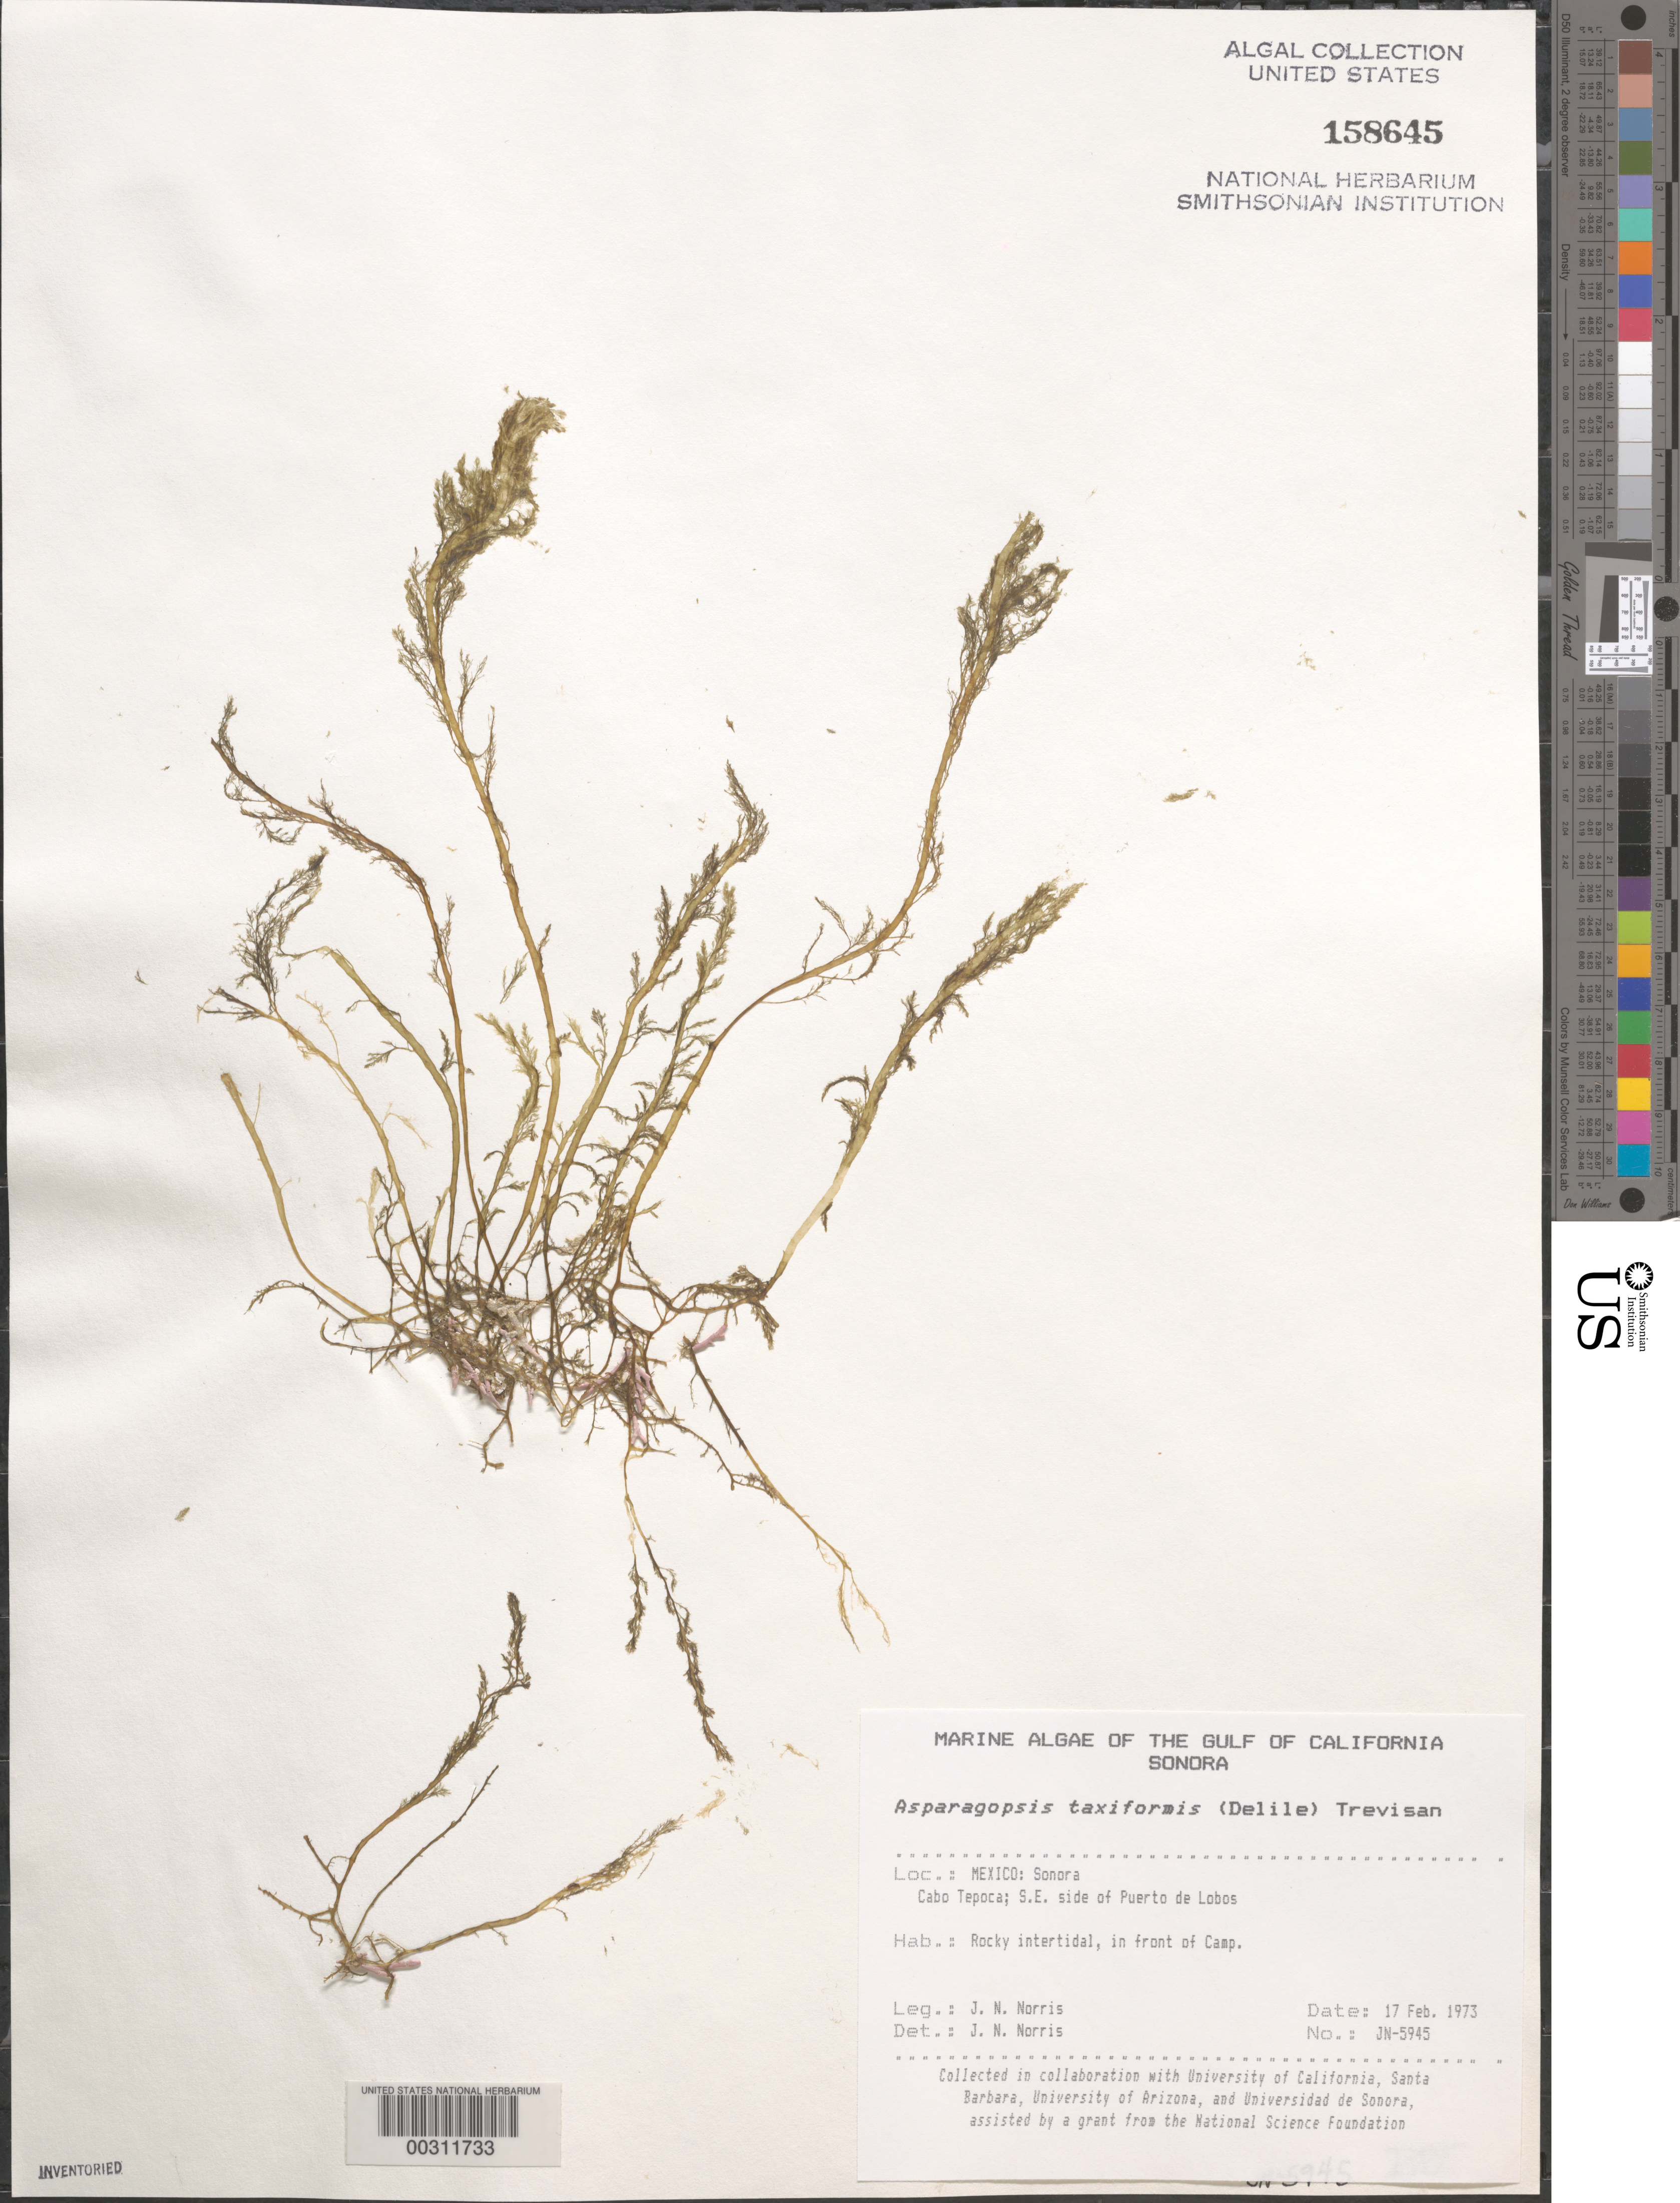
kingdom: Plantae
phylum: Rhodophyta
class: Florideophyceae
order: Bonnemaisoniales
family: Bonnemaisoniaceae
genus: Asparagopsis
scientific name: Asparagopsis taxiformis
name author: (Delile) Trevis.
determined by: Norris, James N.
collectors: J. N. Norris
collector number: JN-5945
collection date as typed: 17 Feb 1973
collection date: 1973-02-17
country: Mexico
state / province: Sonora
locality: Cabo Tepoca, Puerto de Lobos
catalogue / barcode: US 158645